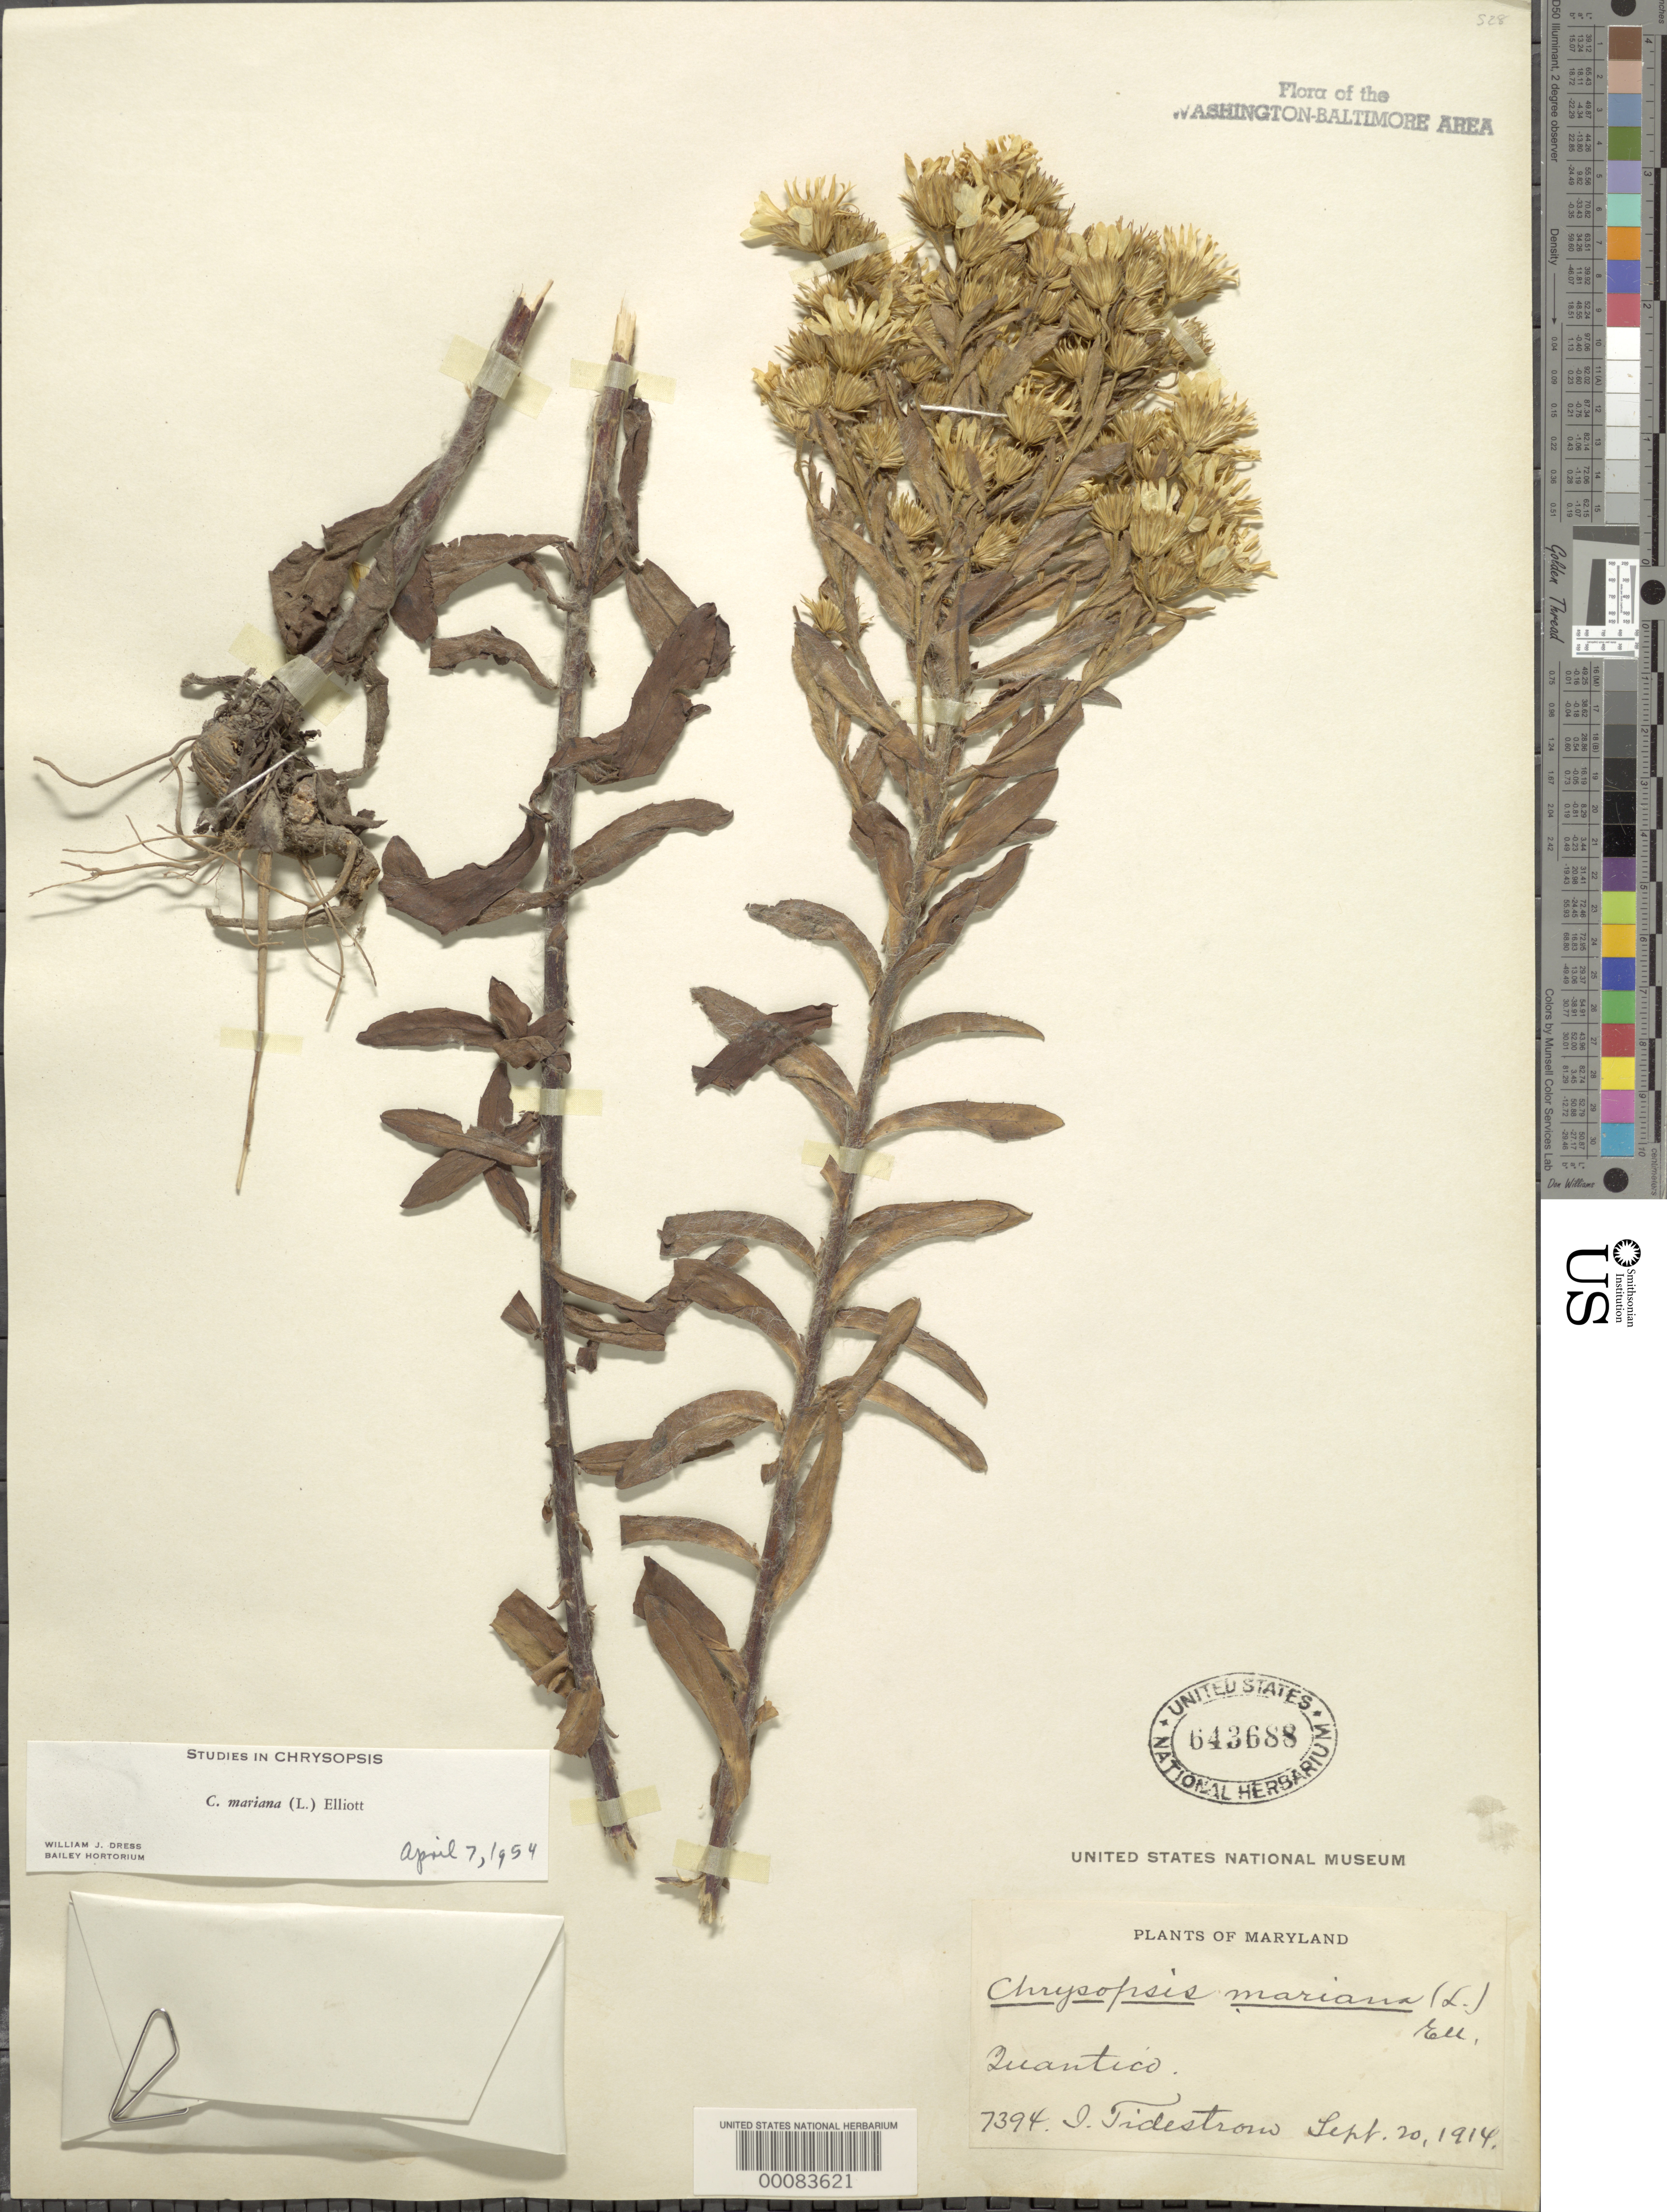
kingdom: Plantae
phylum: Tracheophyta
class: Magnoliopsida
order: Asterales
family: Asteraceae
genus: Chrysopsis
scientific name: Chrysopsis mariana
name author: (L.) Elliott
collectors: I. F. Tidestrom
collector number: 7394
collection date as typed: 20 Sep 1914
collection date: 1914-09-20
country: United States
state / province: Virginia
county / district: Prince William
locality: Quantico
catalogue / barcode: US 643688